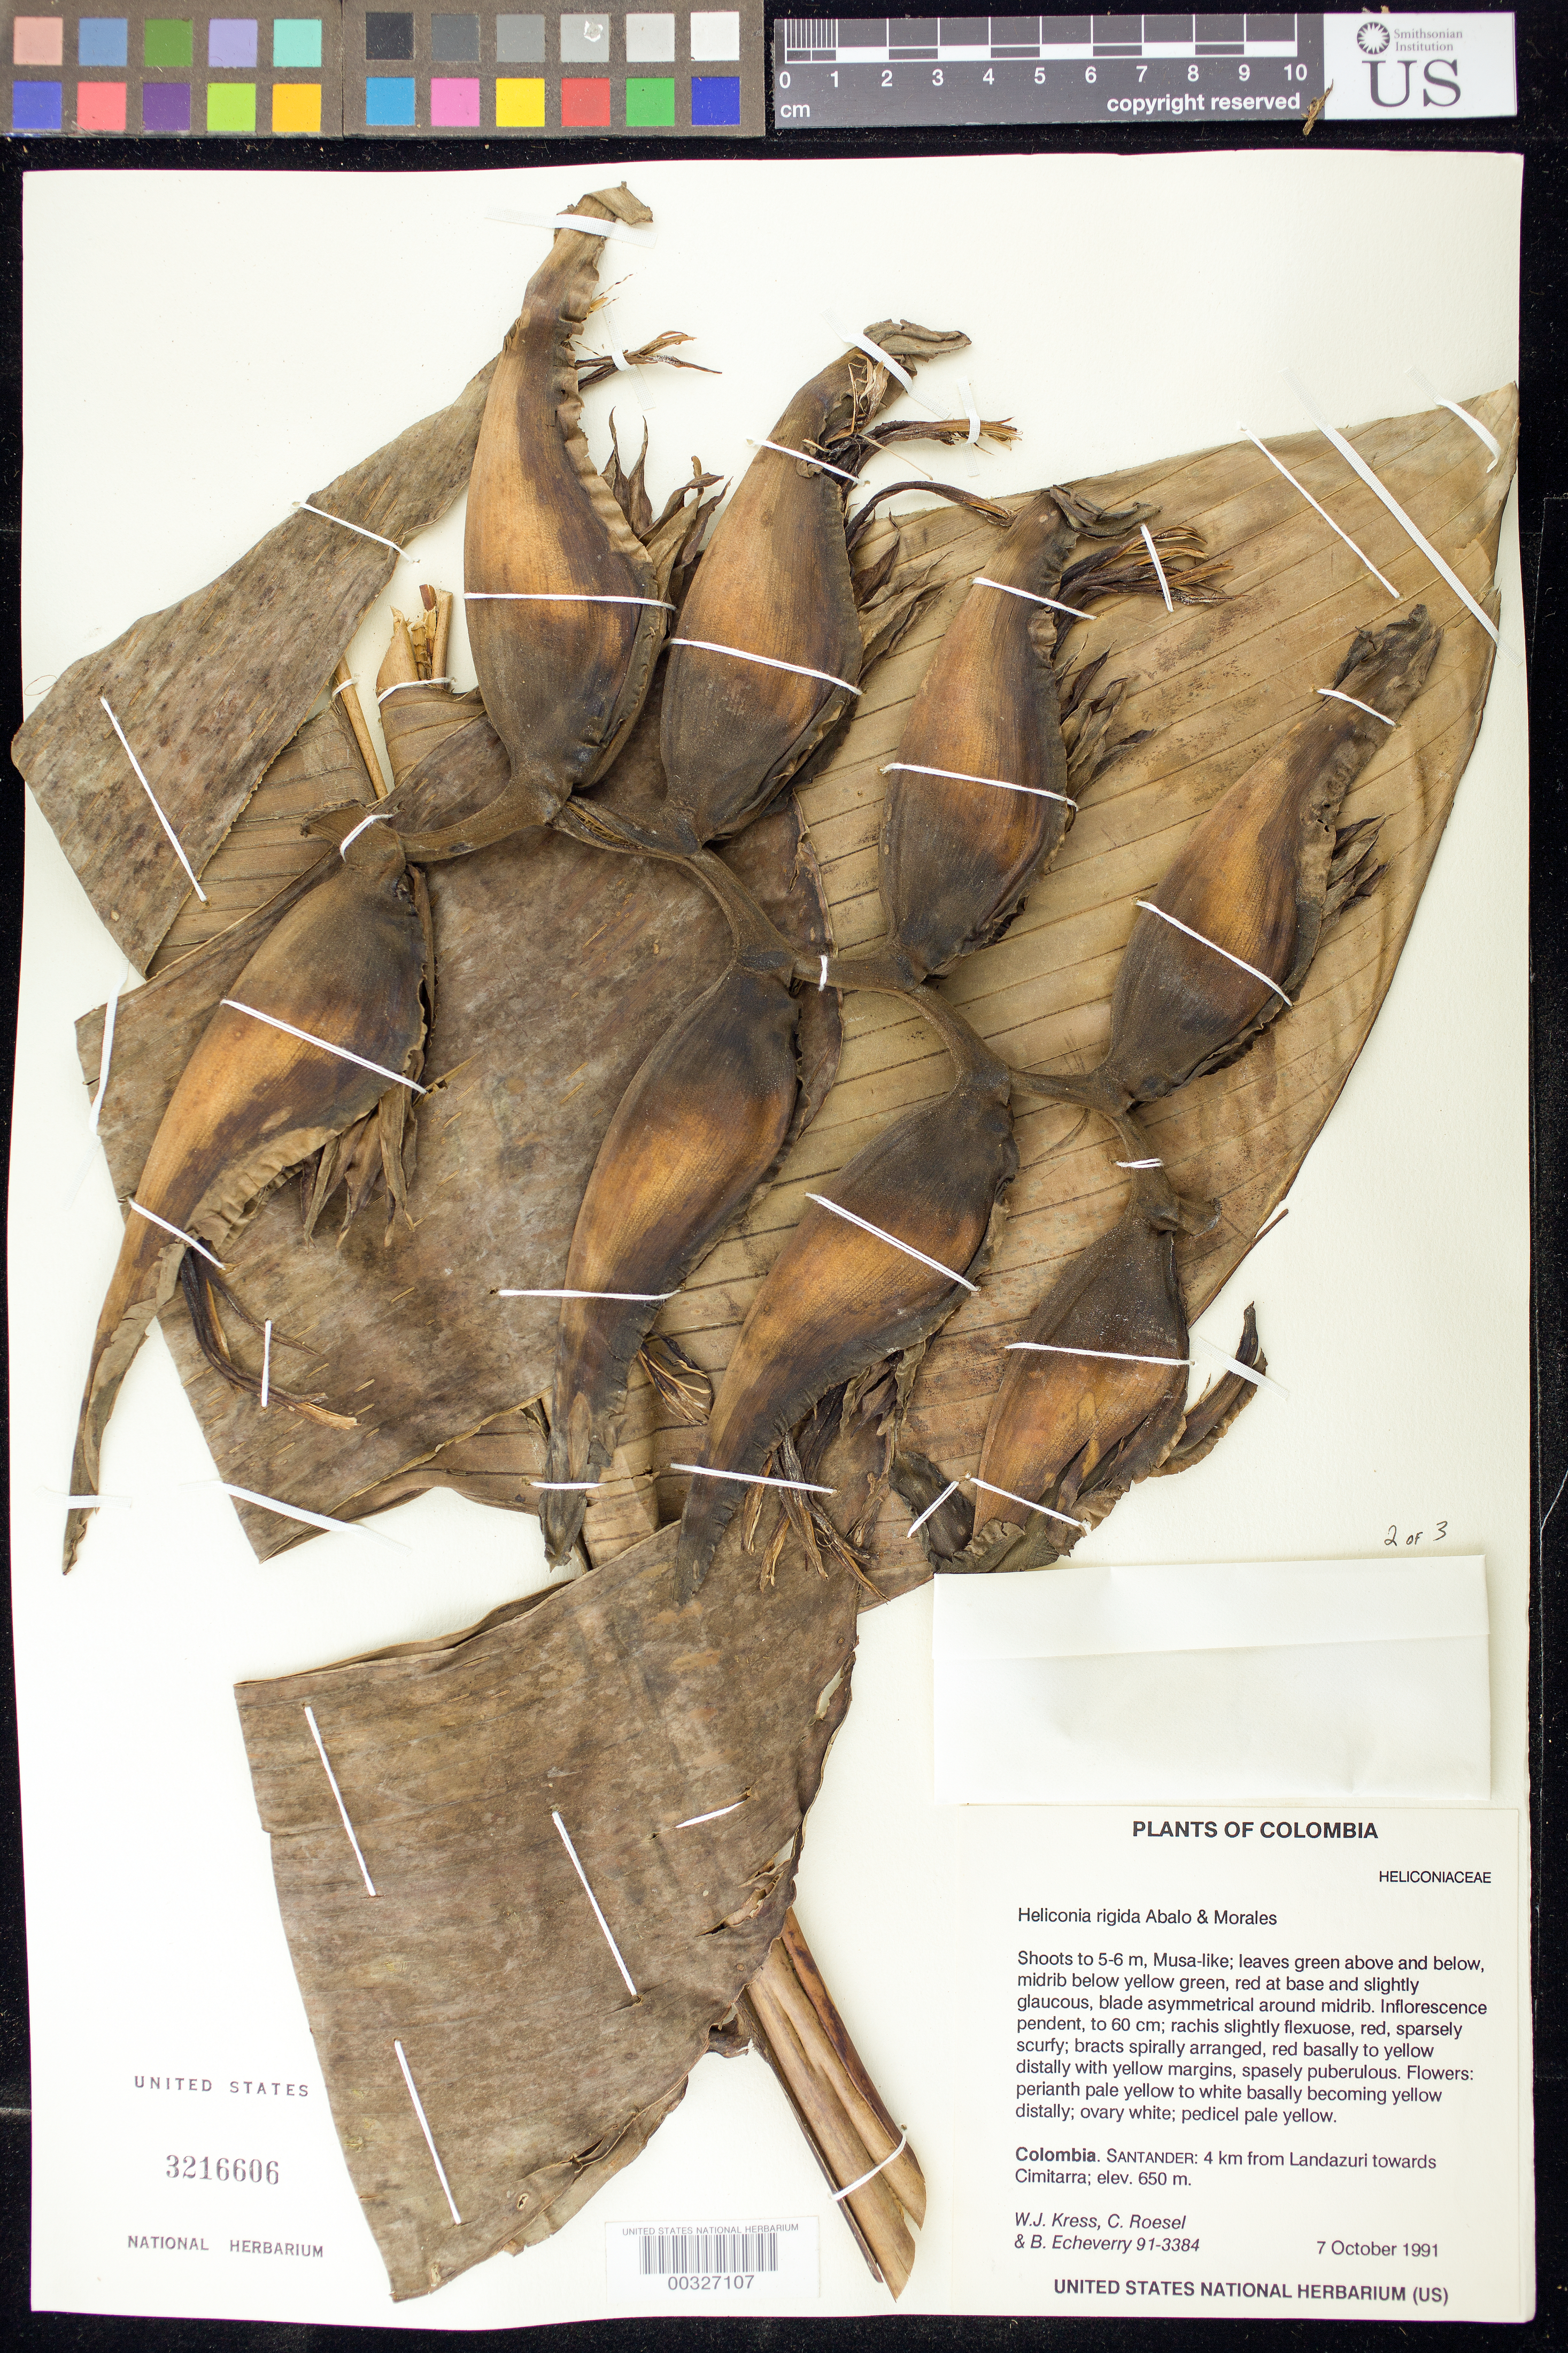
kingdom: Plantae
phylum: Tracheophyta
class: Liliopsida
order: Zingiberales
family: Heliconiaceae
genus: Heliconia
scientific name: Heliconia rigida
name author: Abalo & G. Morales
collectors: W. J. Kress, C. S. Roesel & B. Echeverry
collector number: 91-3384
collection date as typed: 07 Oct 1991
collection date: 1991-10-07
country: Colombia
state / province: Santander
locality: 4 km from Landazuri towards Cimitarra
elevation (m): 650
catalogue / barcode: US 3216606